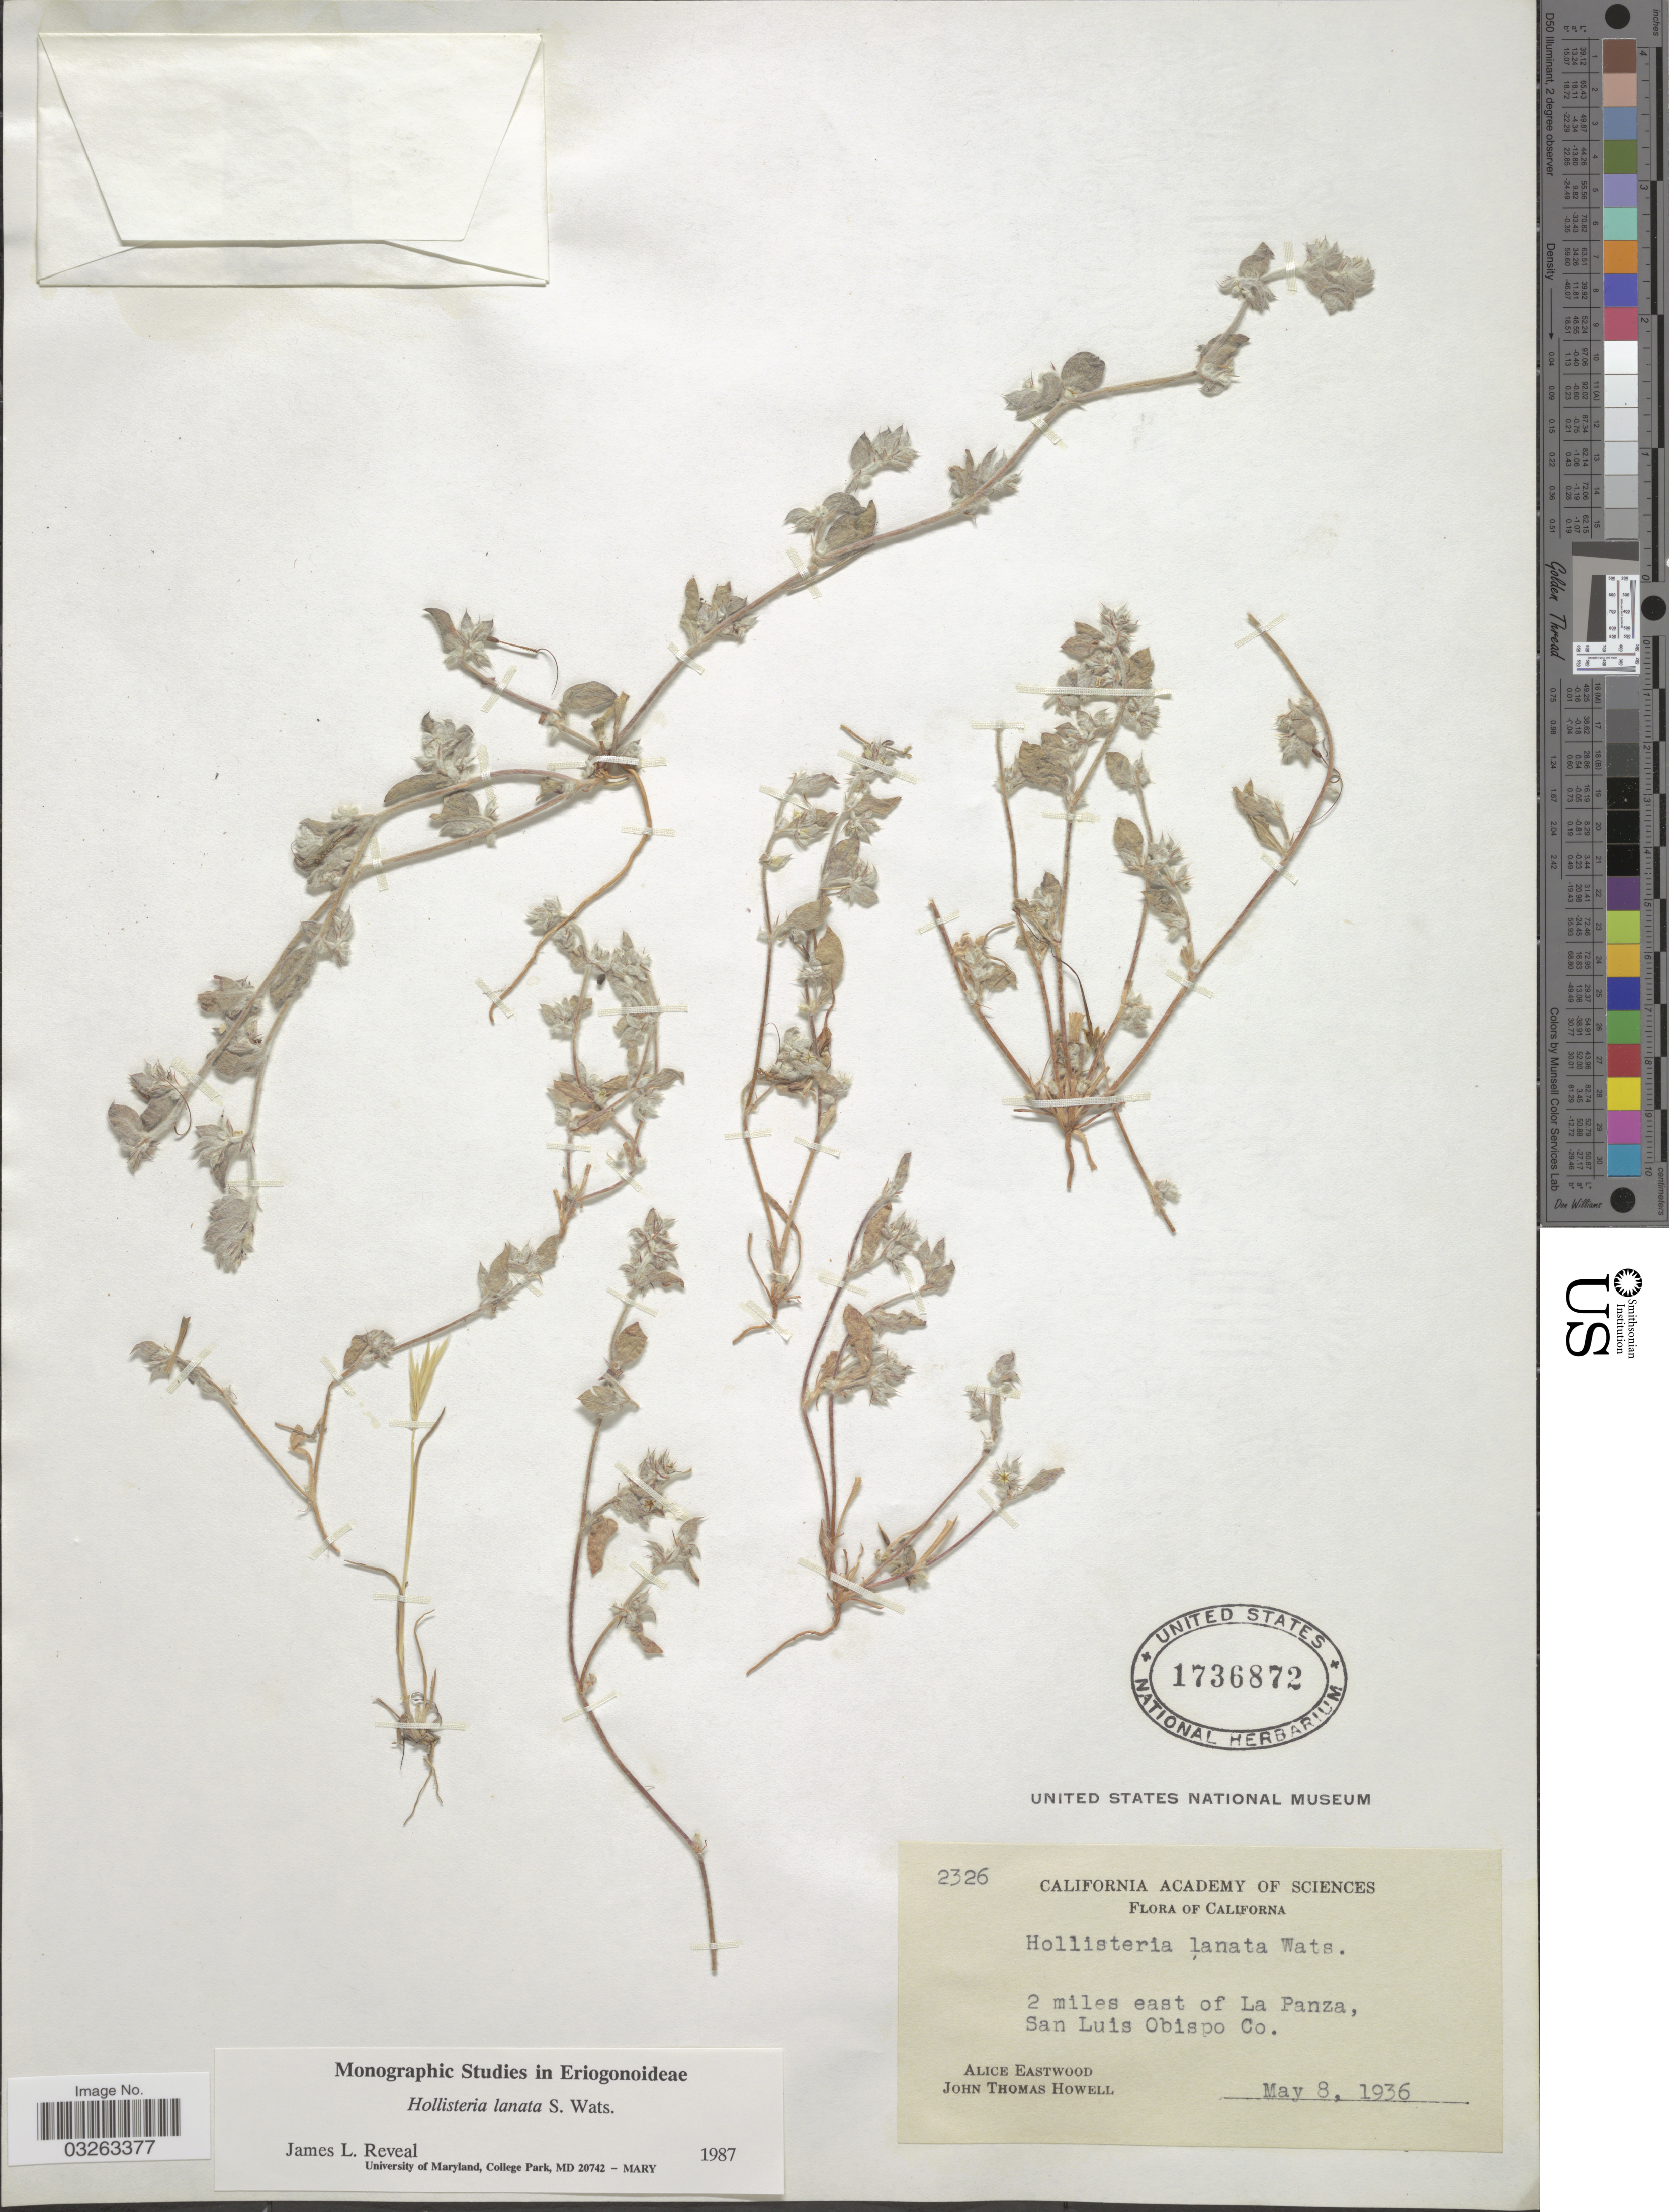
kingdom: Plantae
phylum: Tracheophyta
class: Magnoliopsida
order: Caryophyllales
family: Polygonaceae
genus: Hollisteria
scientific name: Hollisteria lanata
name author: S. Watson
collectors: A. Eastwood & J. T. Howell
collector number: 2326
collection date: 1936-05-08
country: United States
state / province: California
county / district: San Luis Obispo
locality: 2 miles east of La Panza, San Luis Obispo Co.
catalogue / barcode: US 1736872